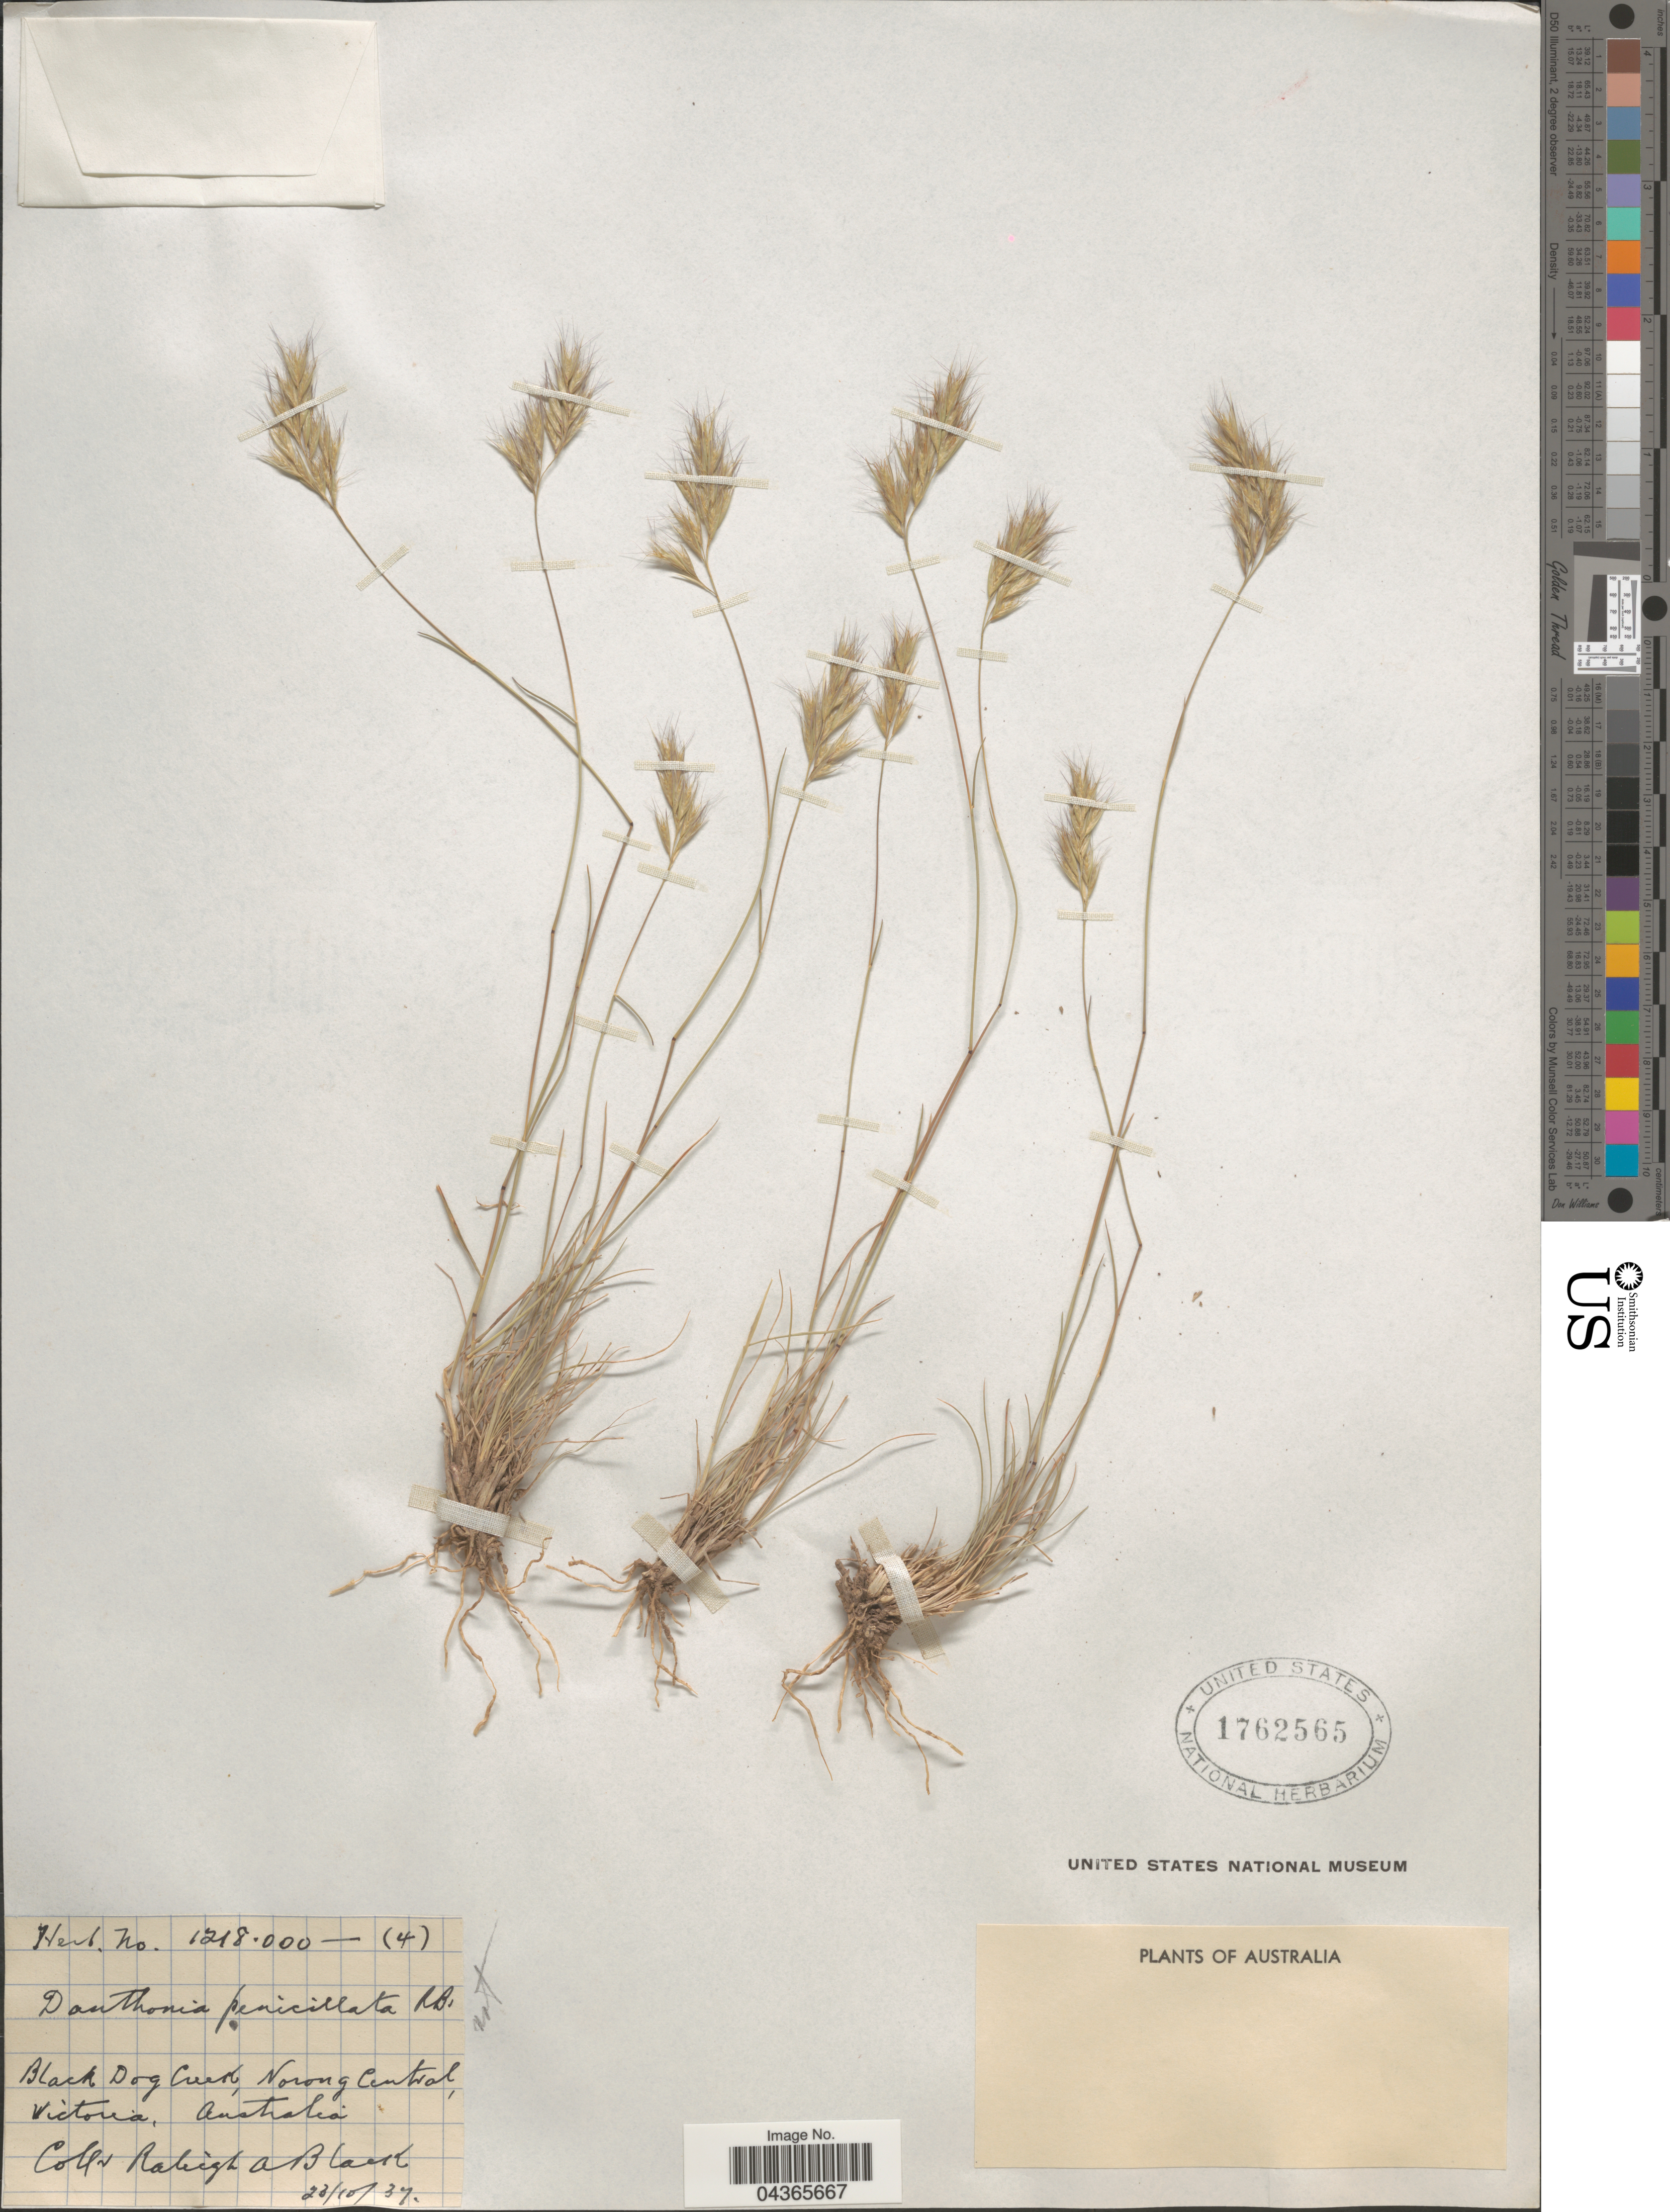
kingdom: Plantae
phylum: Tracheophyta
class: Liliopsida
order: Poales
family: Poaceae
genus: Rytidosperma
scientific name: Rytidosperma sp.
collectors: R. A. Black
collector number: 1218000-(4)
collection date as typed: Transcribed d/m/y: 23/10/37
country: Australia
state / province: Victoria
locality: Black Dog Creek, Norong Central, Victoria.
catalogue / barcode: US 1762565